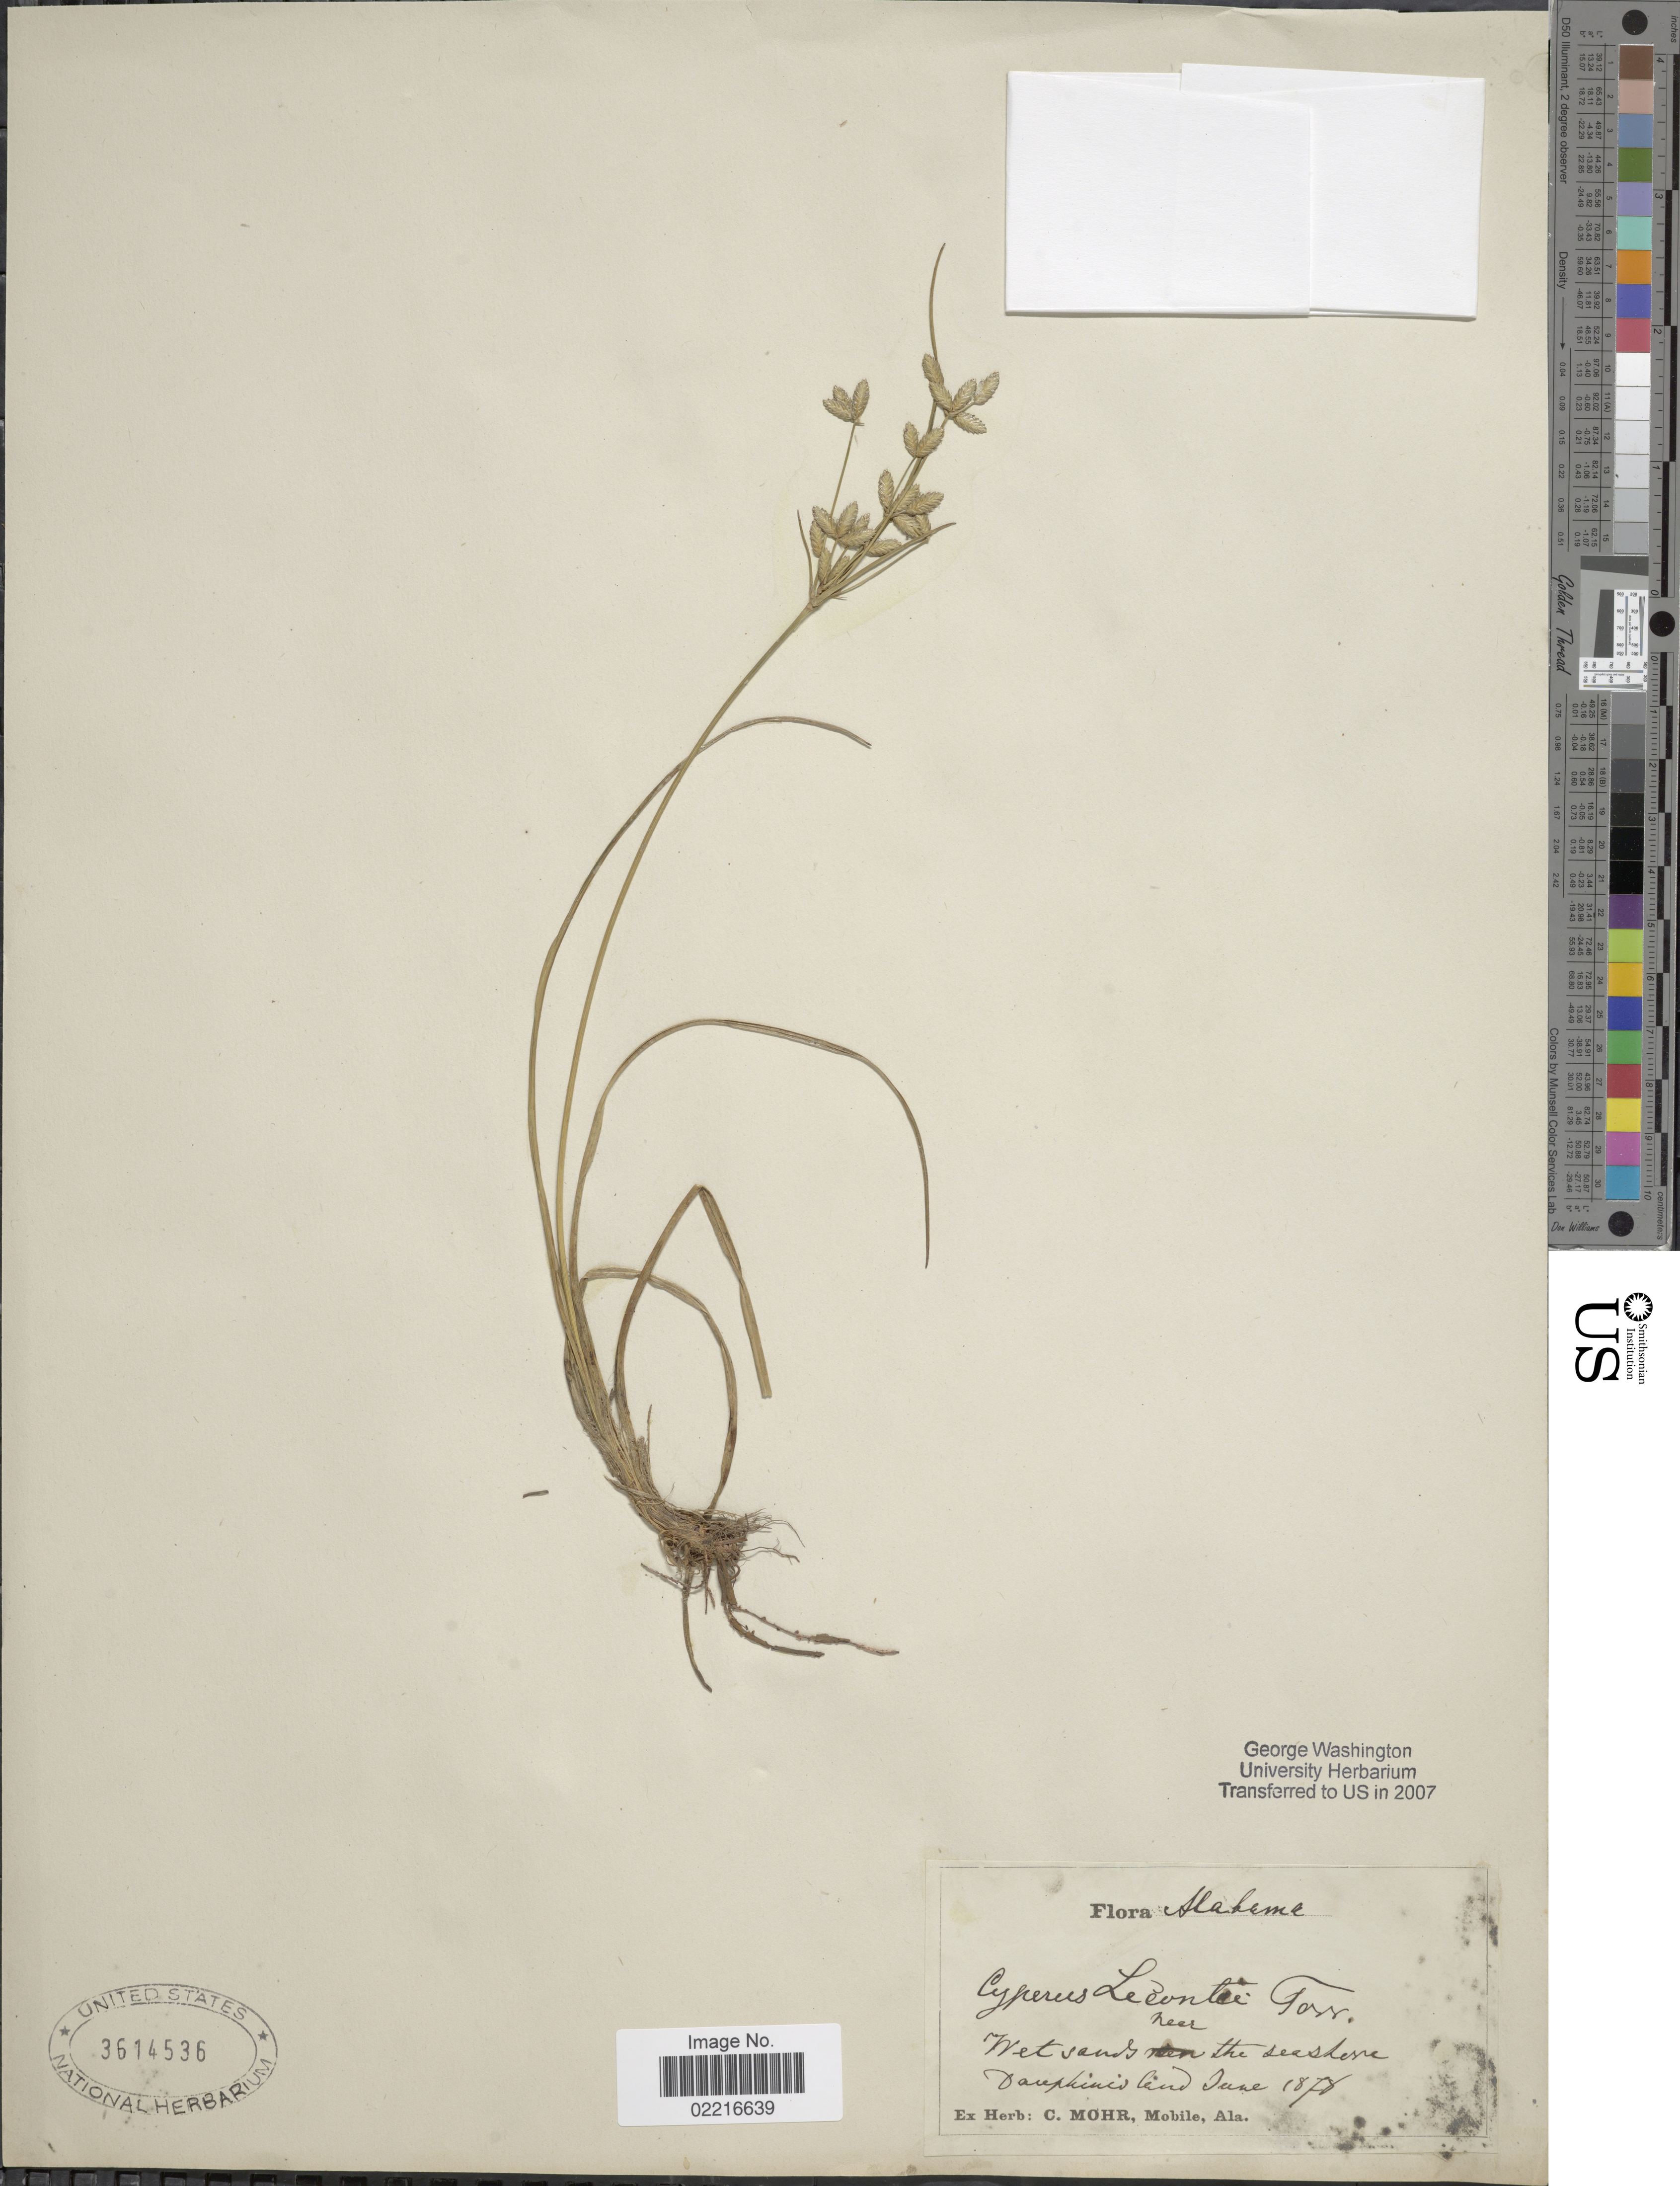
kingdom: Plantae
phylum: Tracheophyta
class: Liliopsida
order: Poales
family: Cyperaceae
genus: Cyperus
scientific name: Cyperus lecontei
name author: Torr. ex Steud.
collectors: ex herb. C. Mohr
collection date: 1878-06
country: United States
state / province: Alabama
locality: Dauphinisland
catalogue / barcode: US 3614536